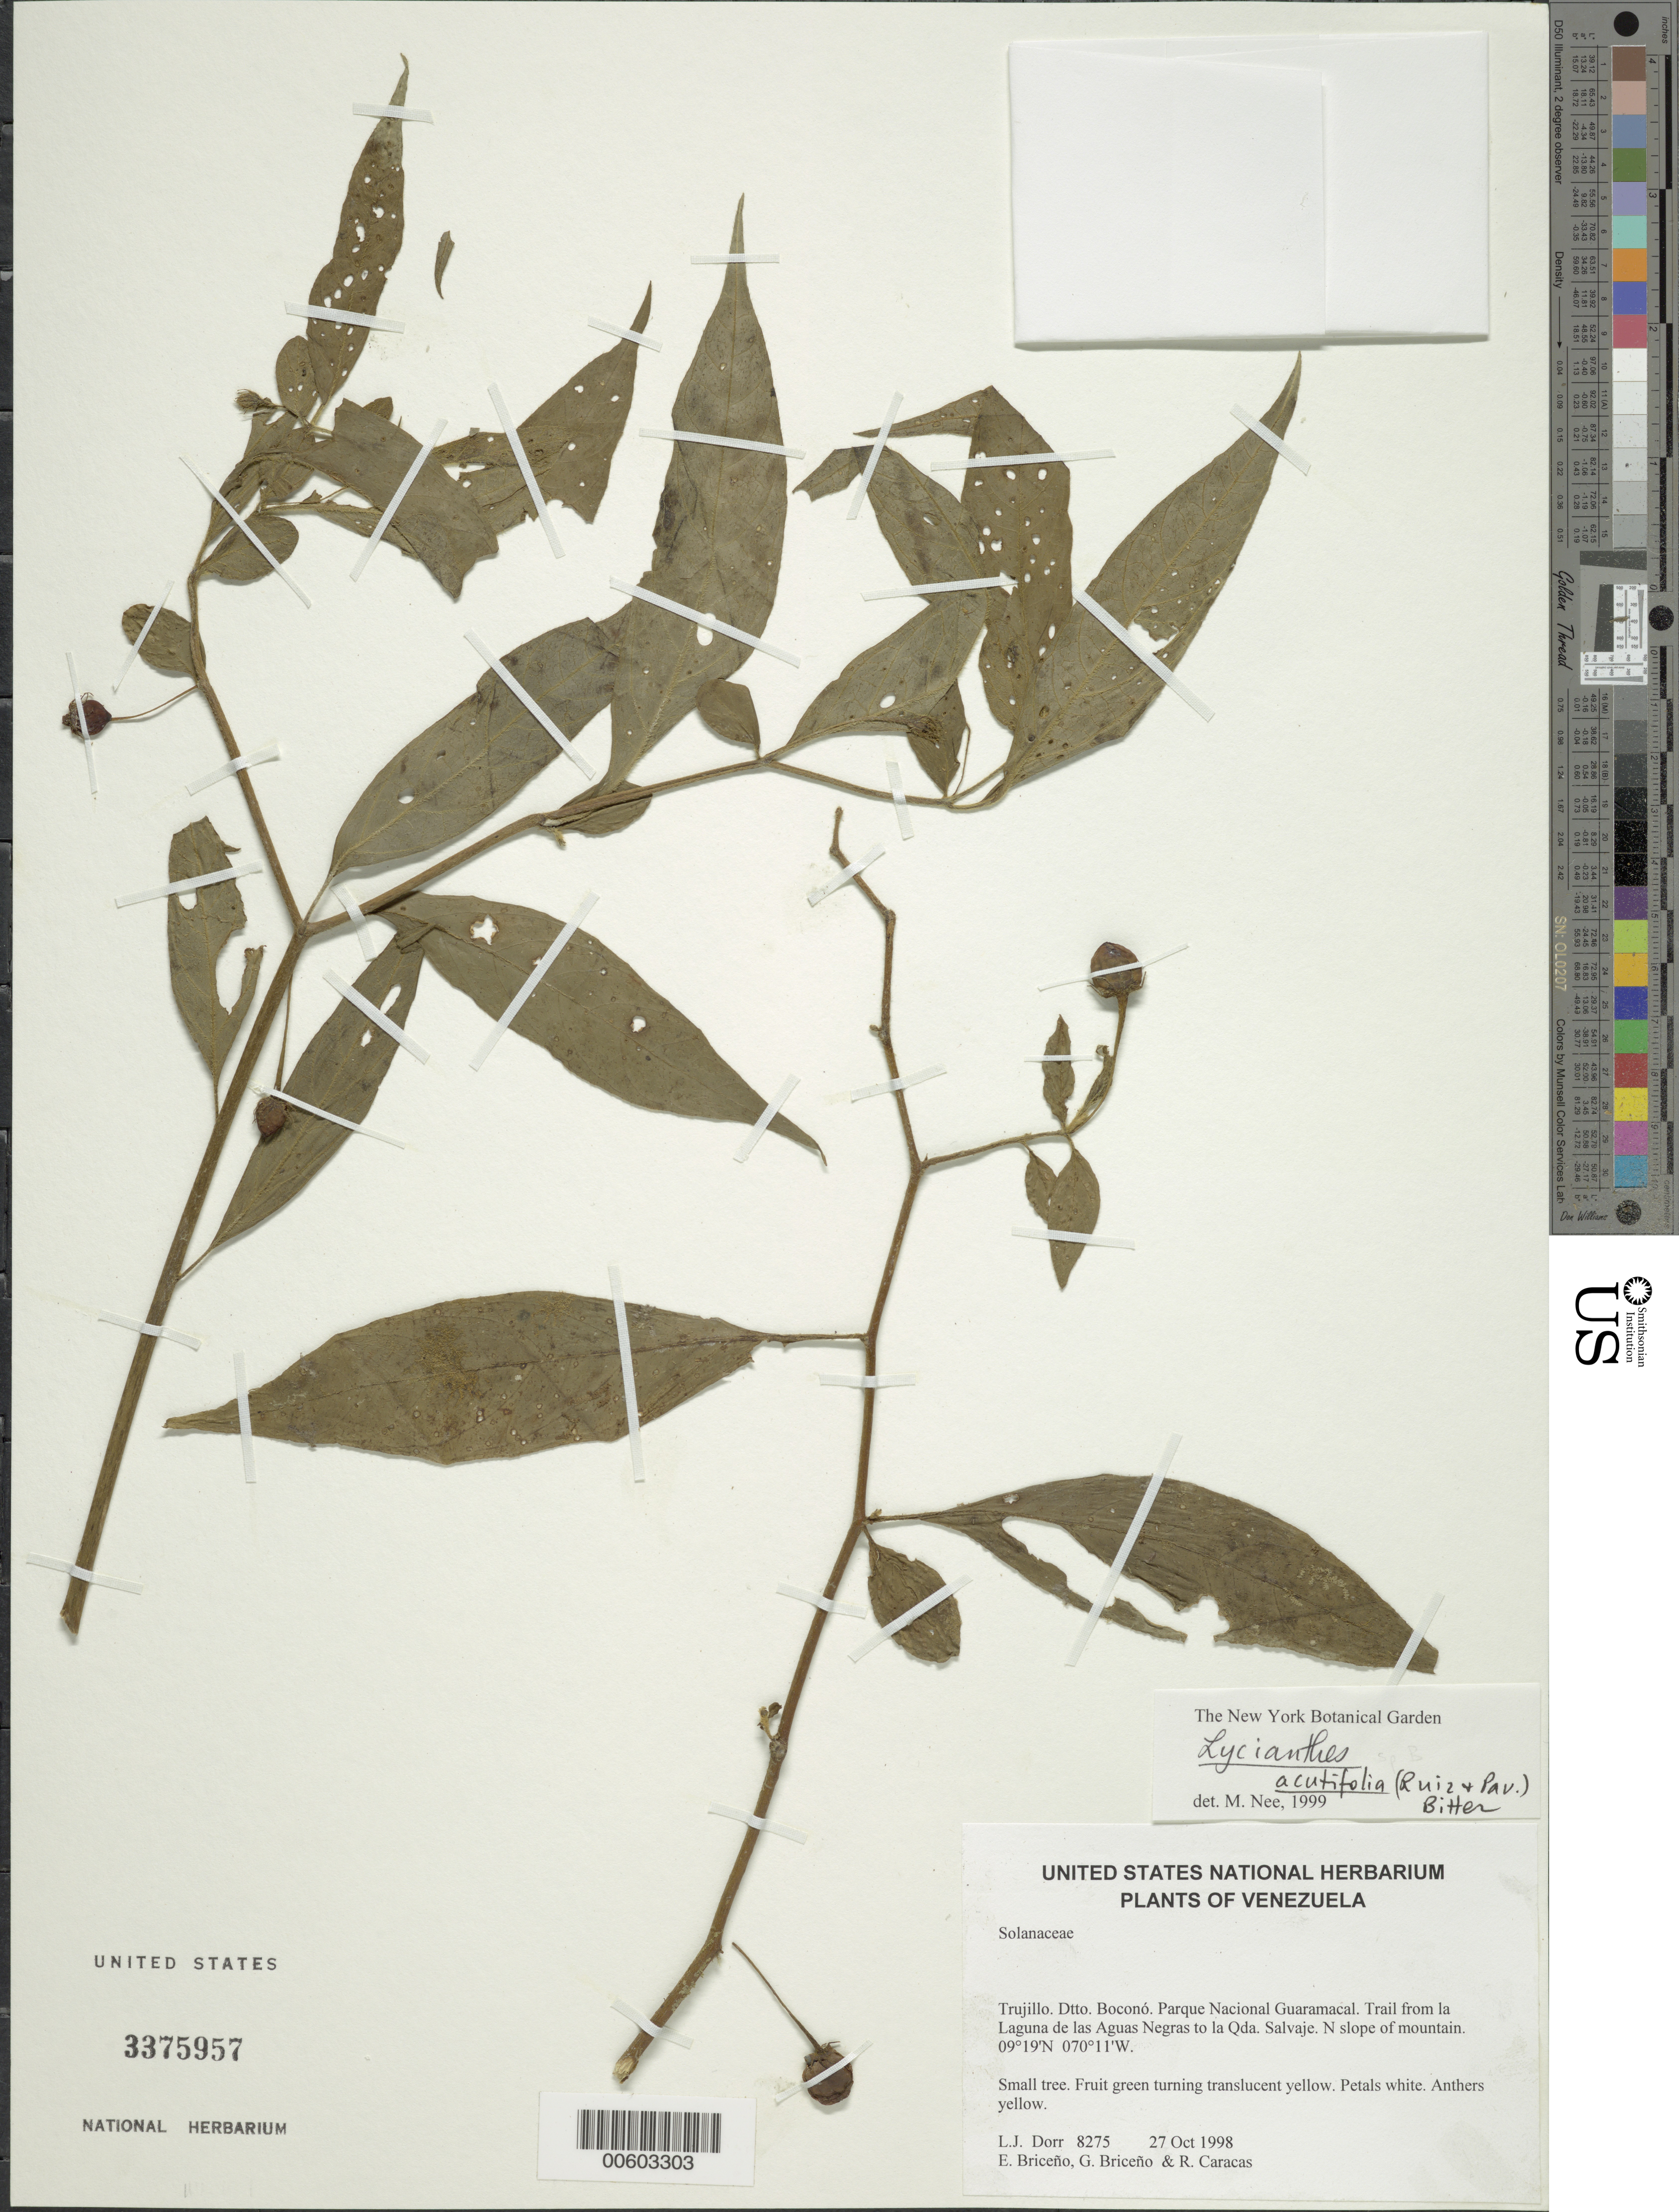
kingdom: Plantae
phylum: Tracheophyta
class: Magnoliopsida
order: Solanales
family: Solanaceae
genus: Lycianthes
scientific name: Lycianthes acutifolia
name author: (Ruiz & Pav.) Bitter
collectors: L. J. Dorr, E. Briceño, G. Briceño & R. Caracas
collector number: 8275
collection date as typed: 27 Oct 1998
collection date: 1998-10-27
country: Venezuela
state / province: Trujillo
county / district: Boconó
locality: Parque Nacional Guaramacal. Trail from la Laguna de las Aguas Negras to la Qda. Salvaje. N slope of mountain.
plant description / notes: PORT, US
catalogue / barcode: US 3375957